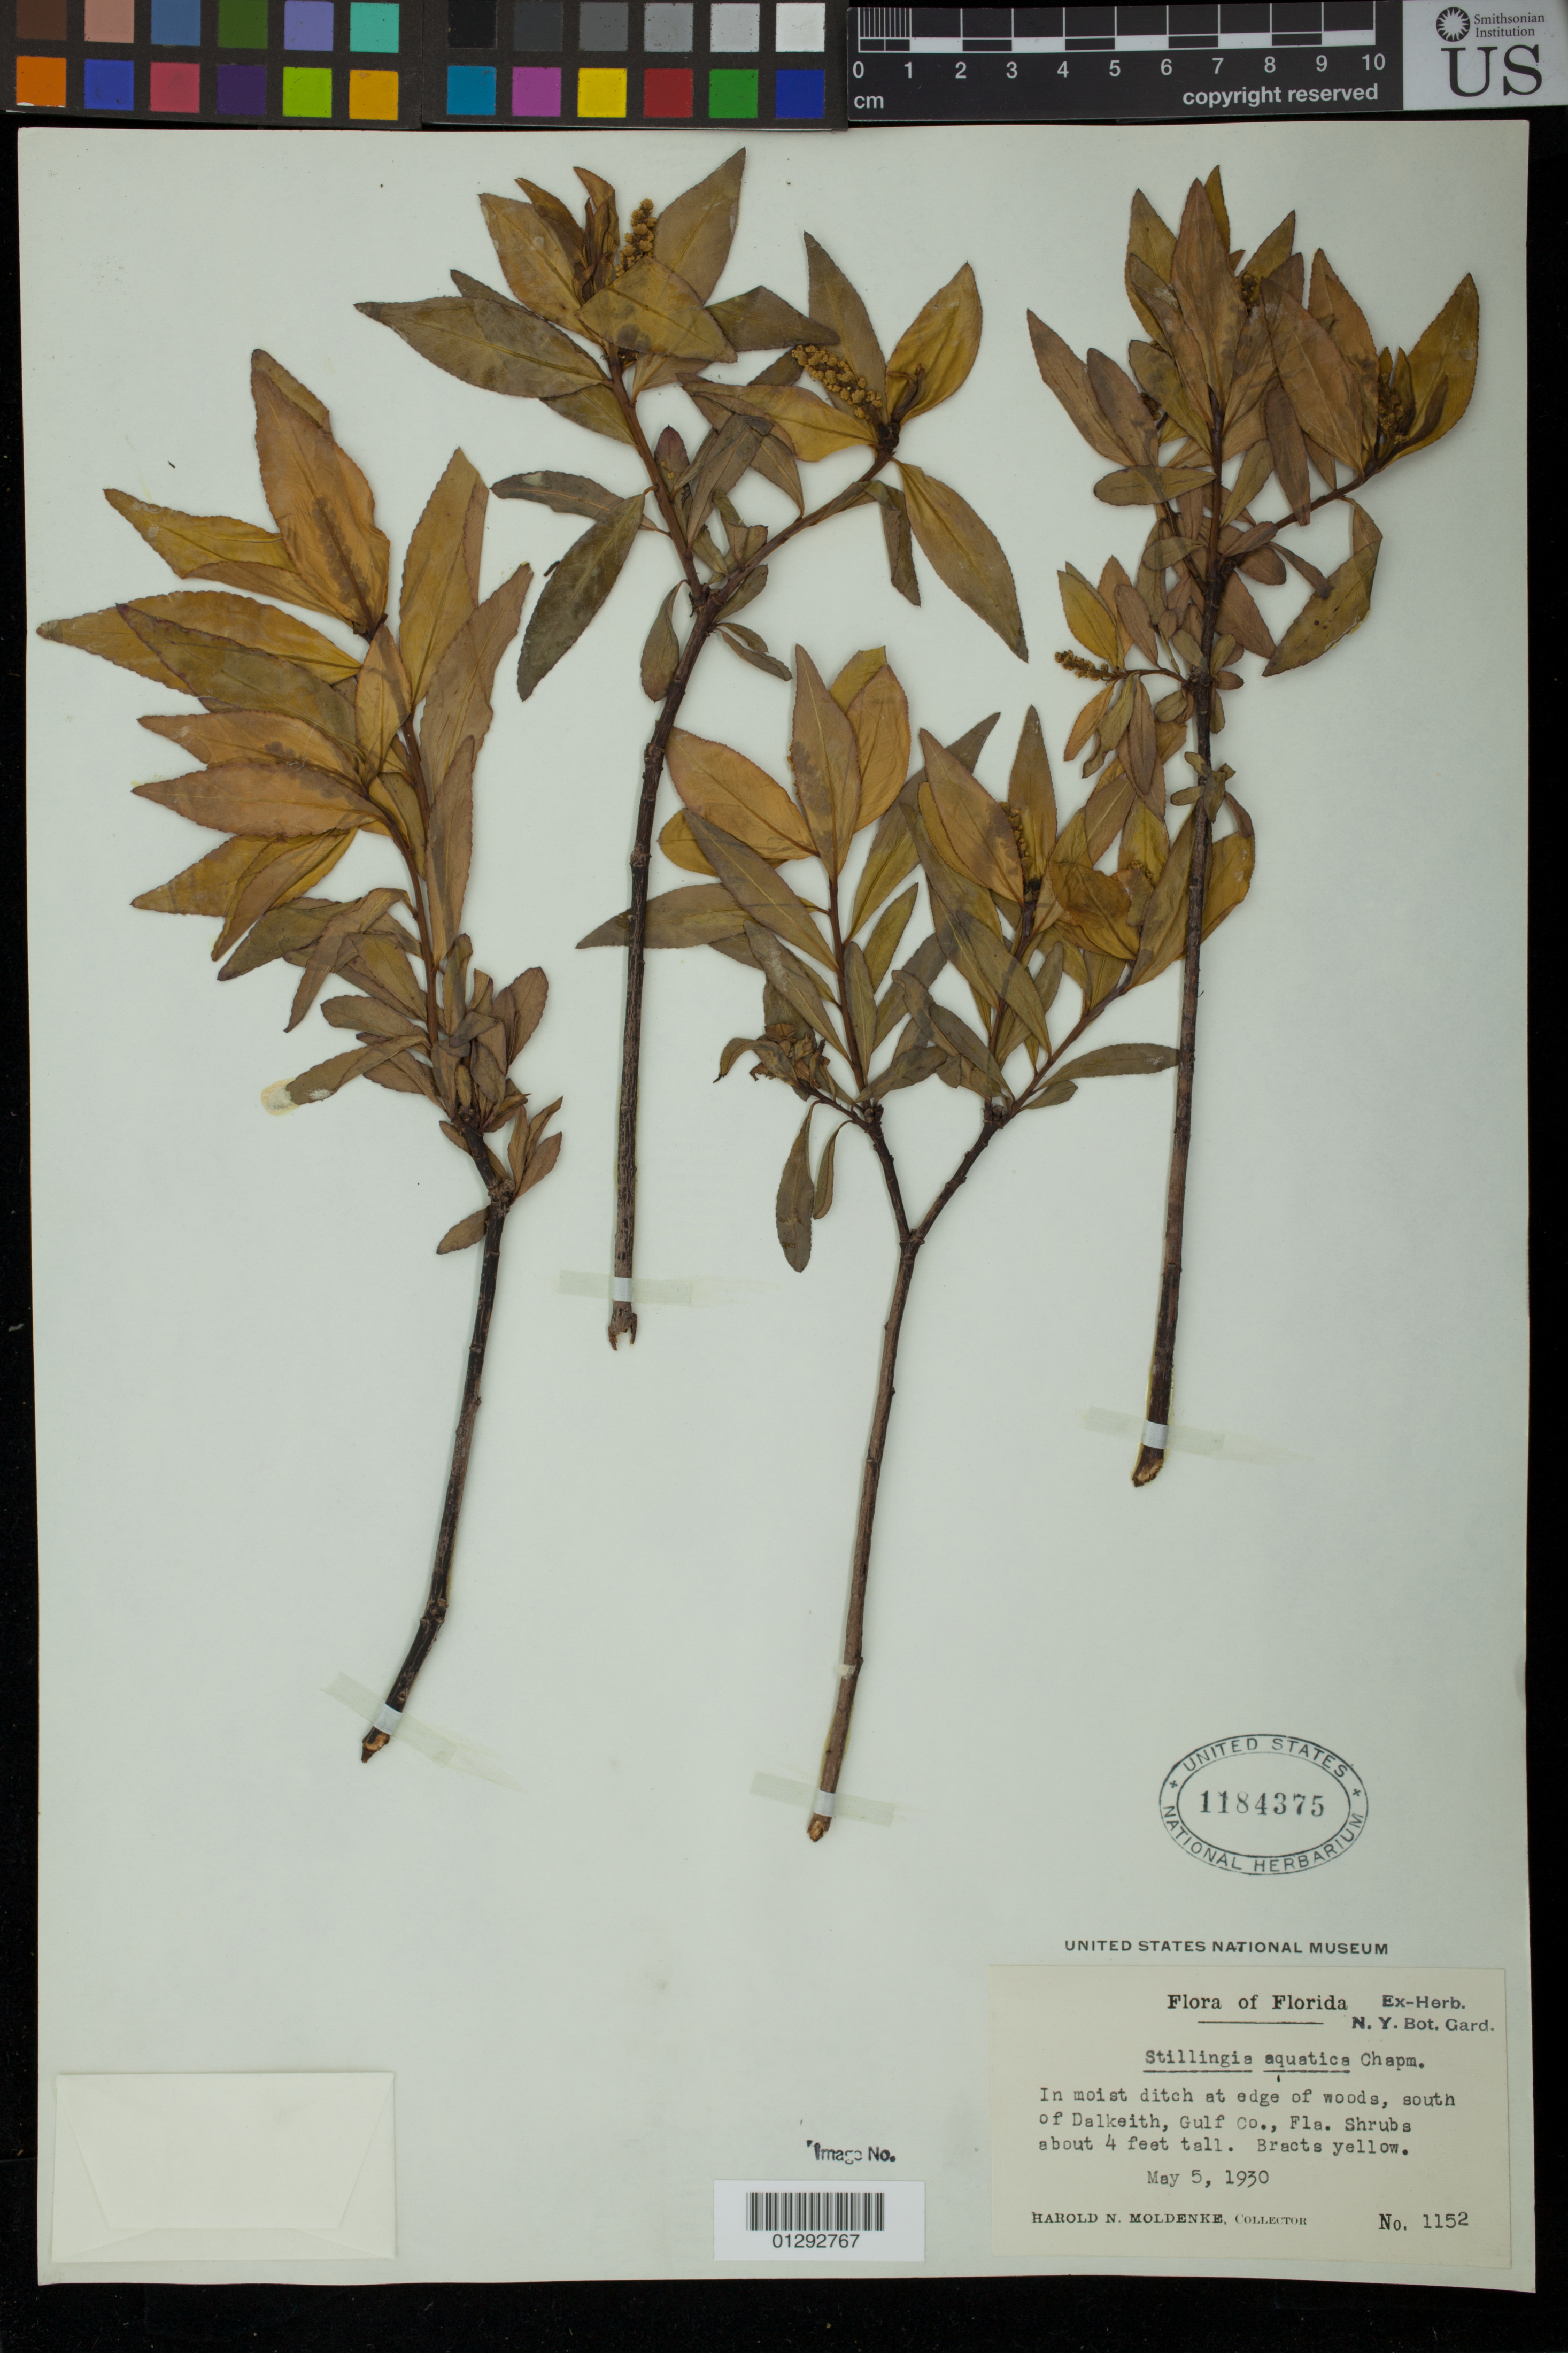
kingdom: Plantae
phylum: Tracheophyta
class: Magnoliopsida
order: Malpighiales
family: Euphorbiaceae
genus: Stillingia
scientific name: Stillingia aquatica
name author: Chapm.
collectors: H. N. Moldenke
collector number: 1152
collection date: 1930-05-05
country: United States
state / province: Florida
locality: South of Dalkeith, Gulf Co.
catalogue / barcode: US 1184375